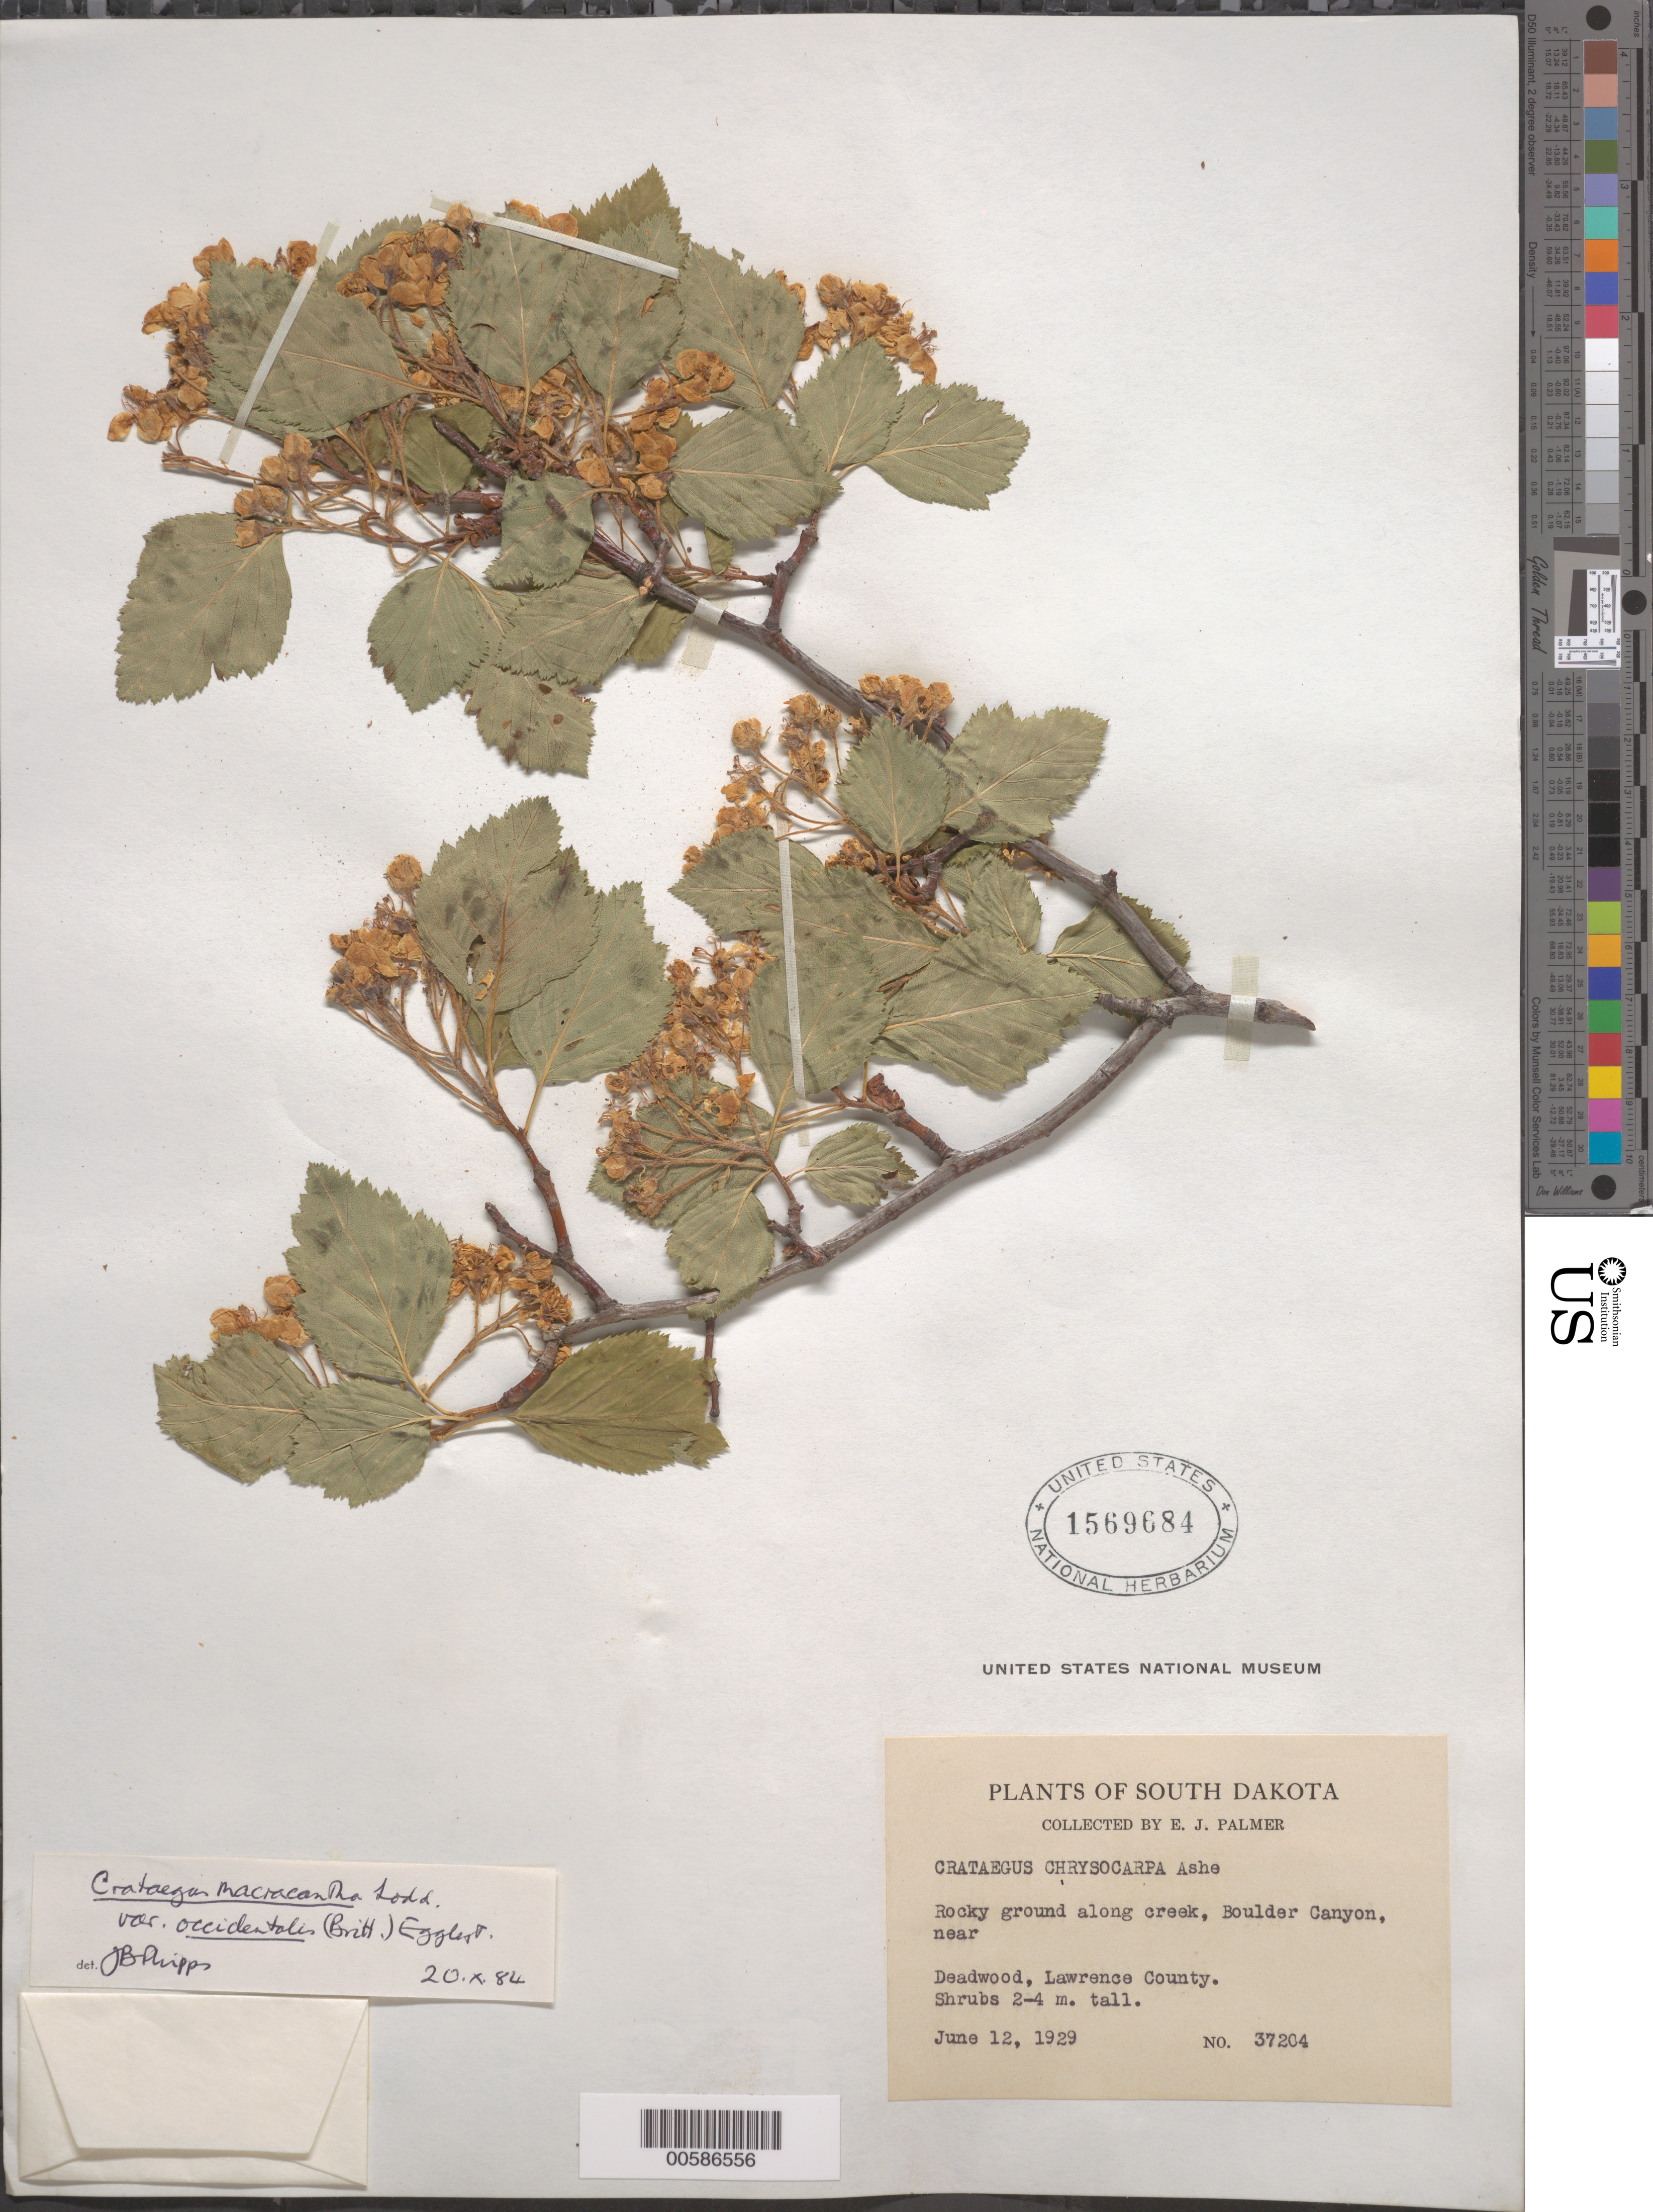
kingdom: Plantae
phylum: Tracheophyta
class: Magnoliopsida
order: Rosales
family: Rosaceae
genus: Crataegus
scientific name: Crataegus occidentalis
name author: Britton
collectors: E. J. Palmer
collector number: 37204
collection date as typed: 12 Jun 1929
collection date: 1929-06-12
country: United States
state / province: South Dakota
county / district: Lawrence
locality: Boulder Canyon, near Deadwood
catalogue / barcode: US 1569684